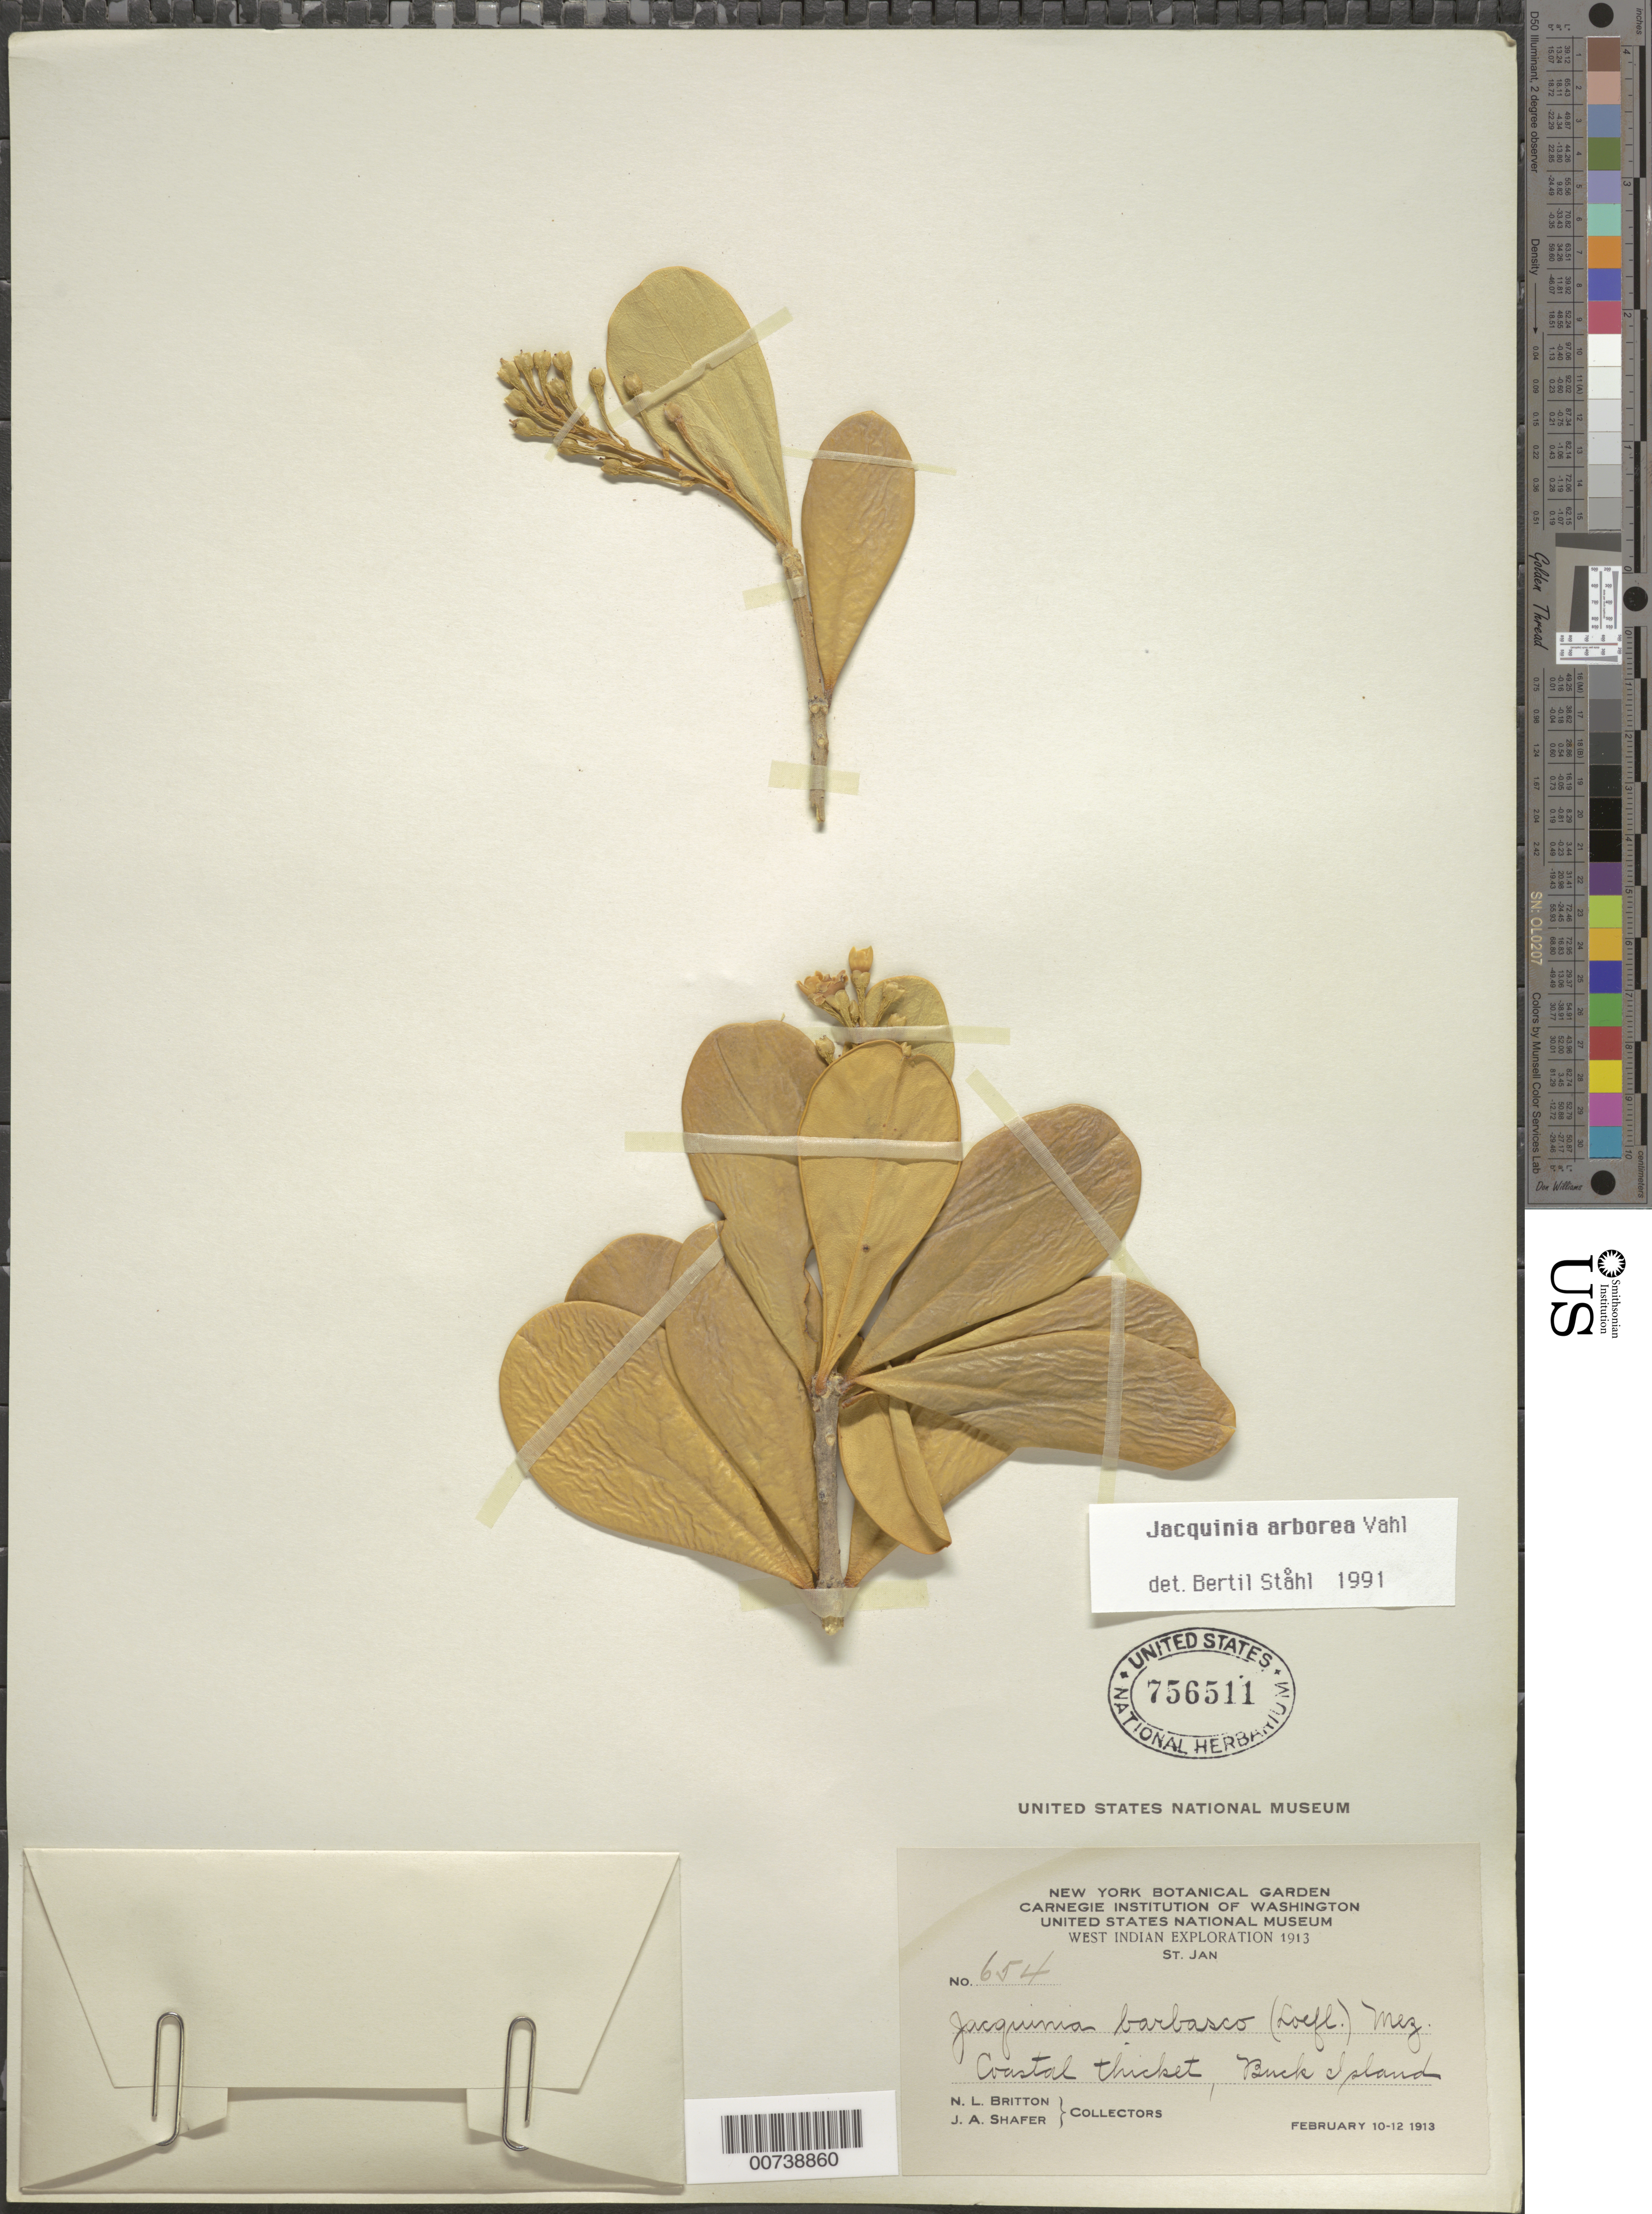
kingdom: Plantae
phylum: Tracheophyta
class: Magnoliopsida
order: Ericales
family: Primulaceae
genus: Jacquinia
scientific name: Jacquinia arborea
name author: Vahl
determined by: Ståhl, B.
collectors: N. Britton & J. A. Shafer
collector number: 654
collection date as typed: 10 Feb 1913 to 12 Feb 1913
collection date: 1913-02-10/1913-02-12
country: U.S. Virgin Islands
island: St. John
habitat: Coastal thicket, bank of island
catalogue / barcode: US 756511